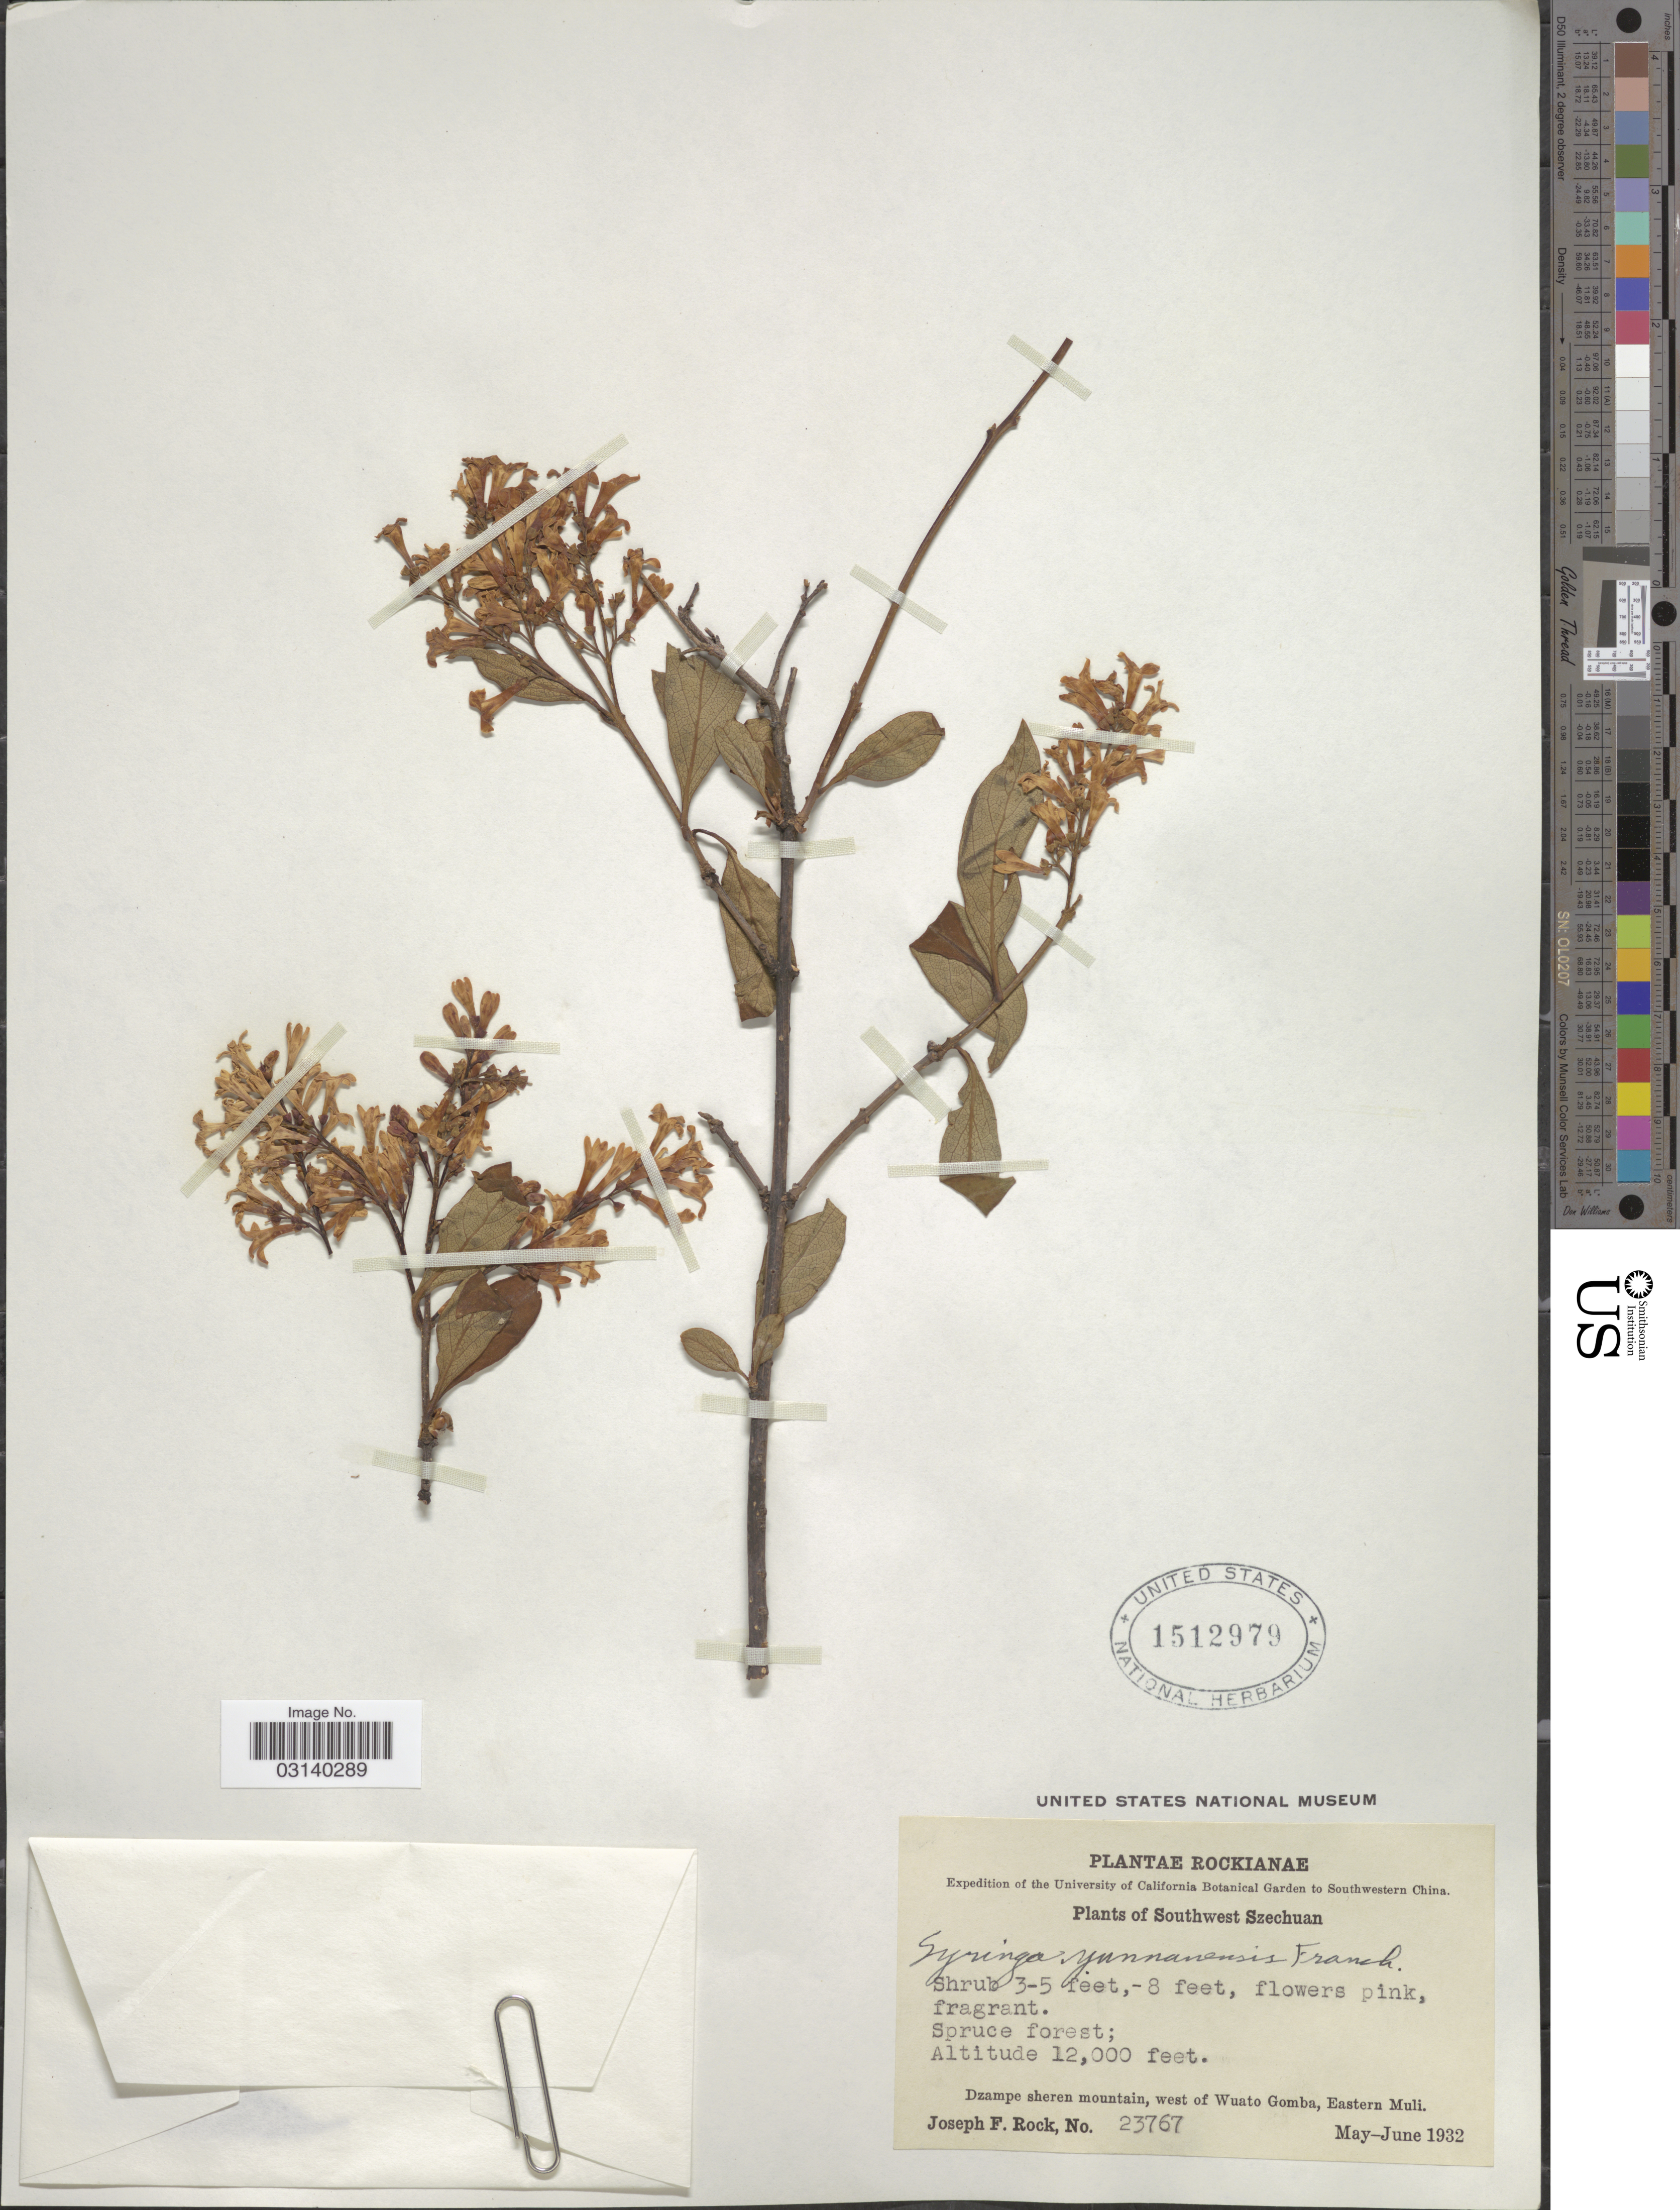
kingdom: Plantae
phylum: Tracheophyta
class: Magnoliopsida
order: Lamiales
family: Oleaceae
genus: Syringa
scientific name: Syringa yunnanensis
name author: Franch.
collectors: J. F. Rock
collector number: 23767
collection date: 1932-05/1932-06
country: China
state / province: Sichuan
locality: Southwest Szechuan. Dzampe sheren mountain, west of Wuato Gomba, Eastern Muli.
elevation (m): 3658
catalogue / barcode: US 1512979